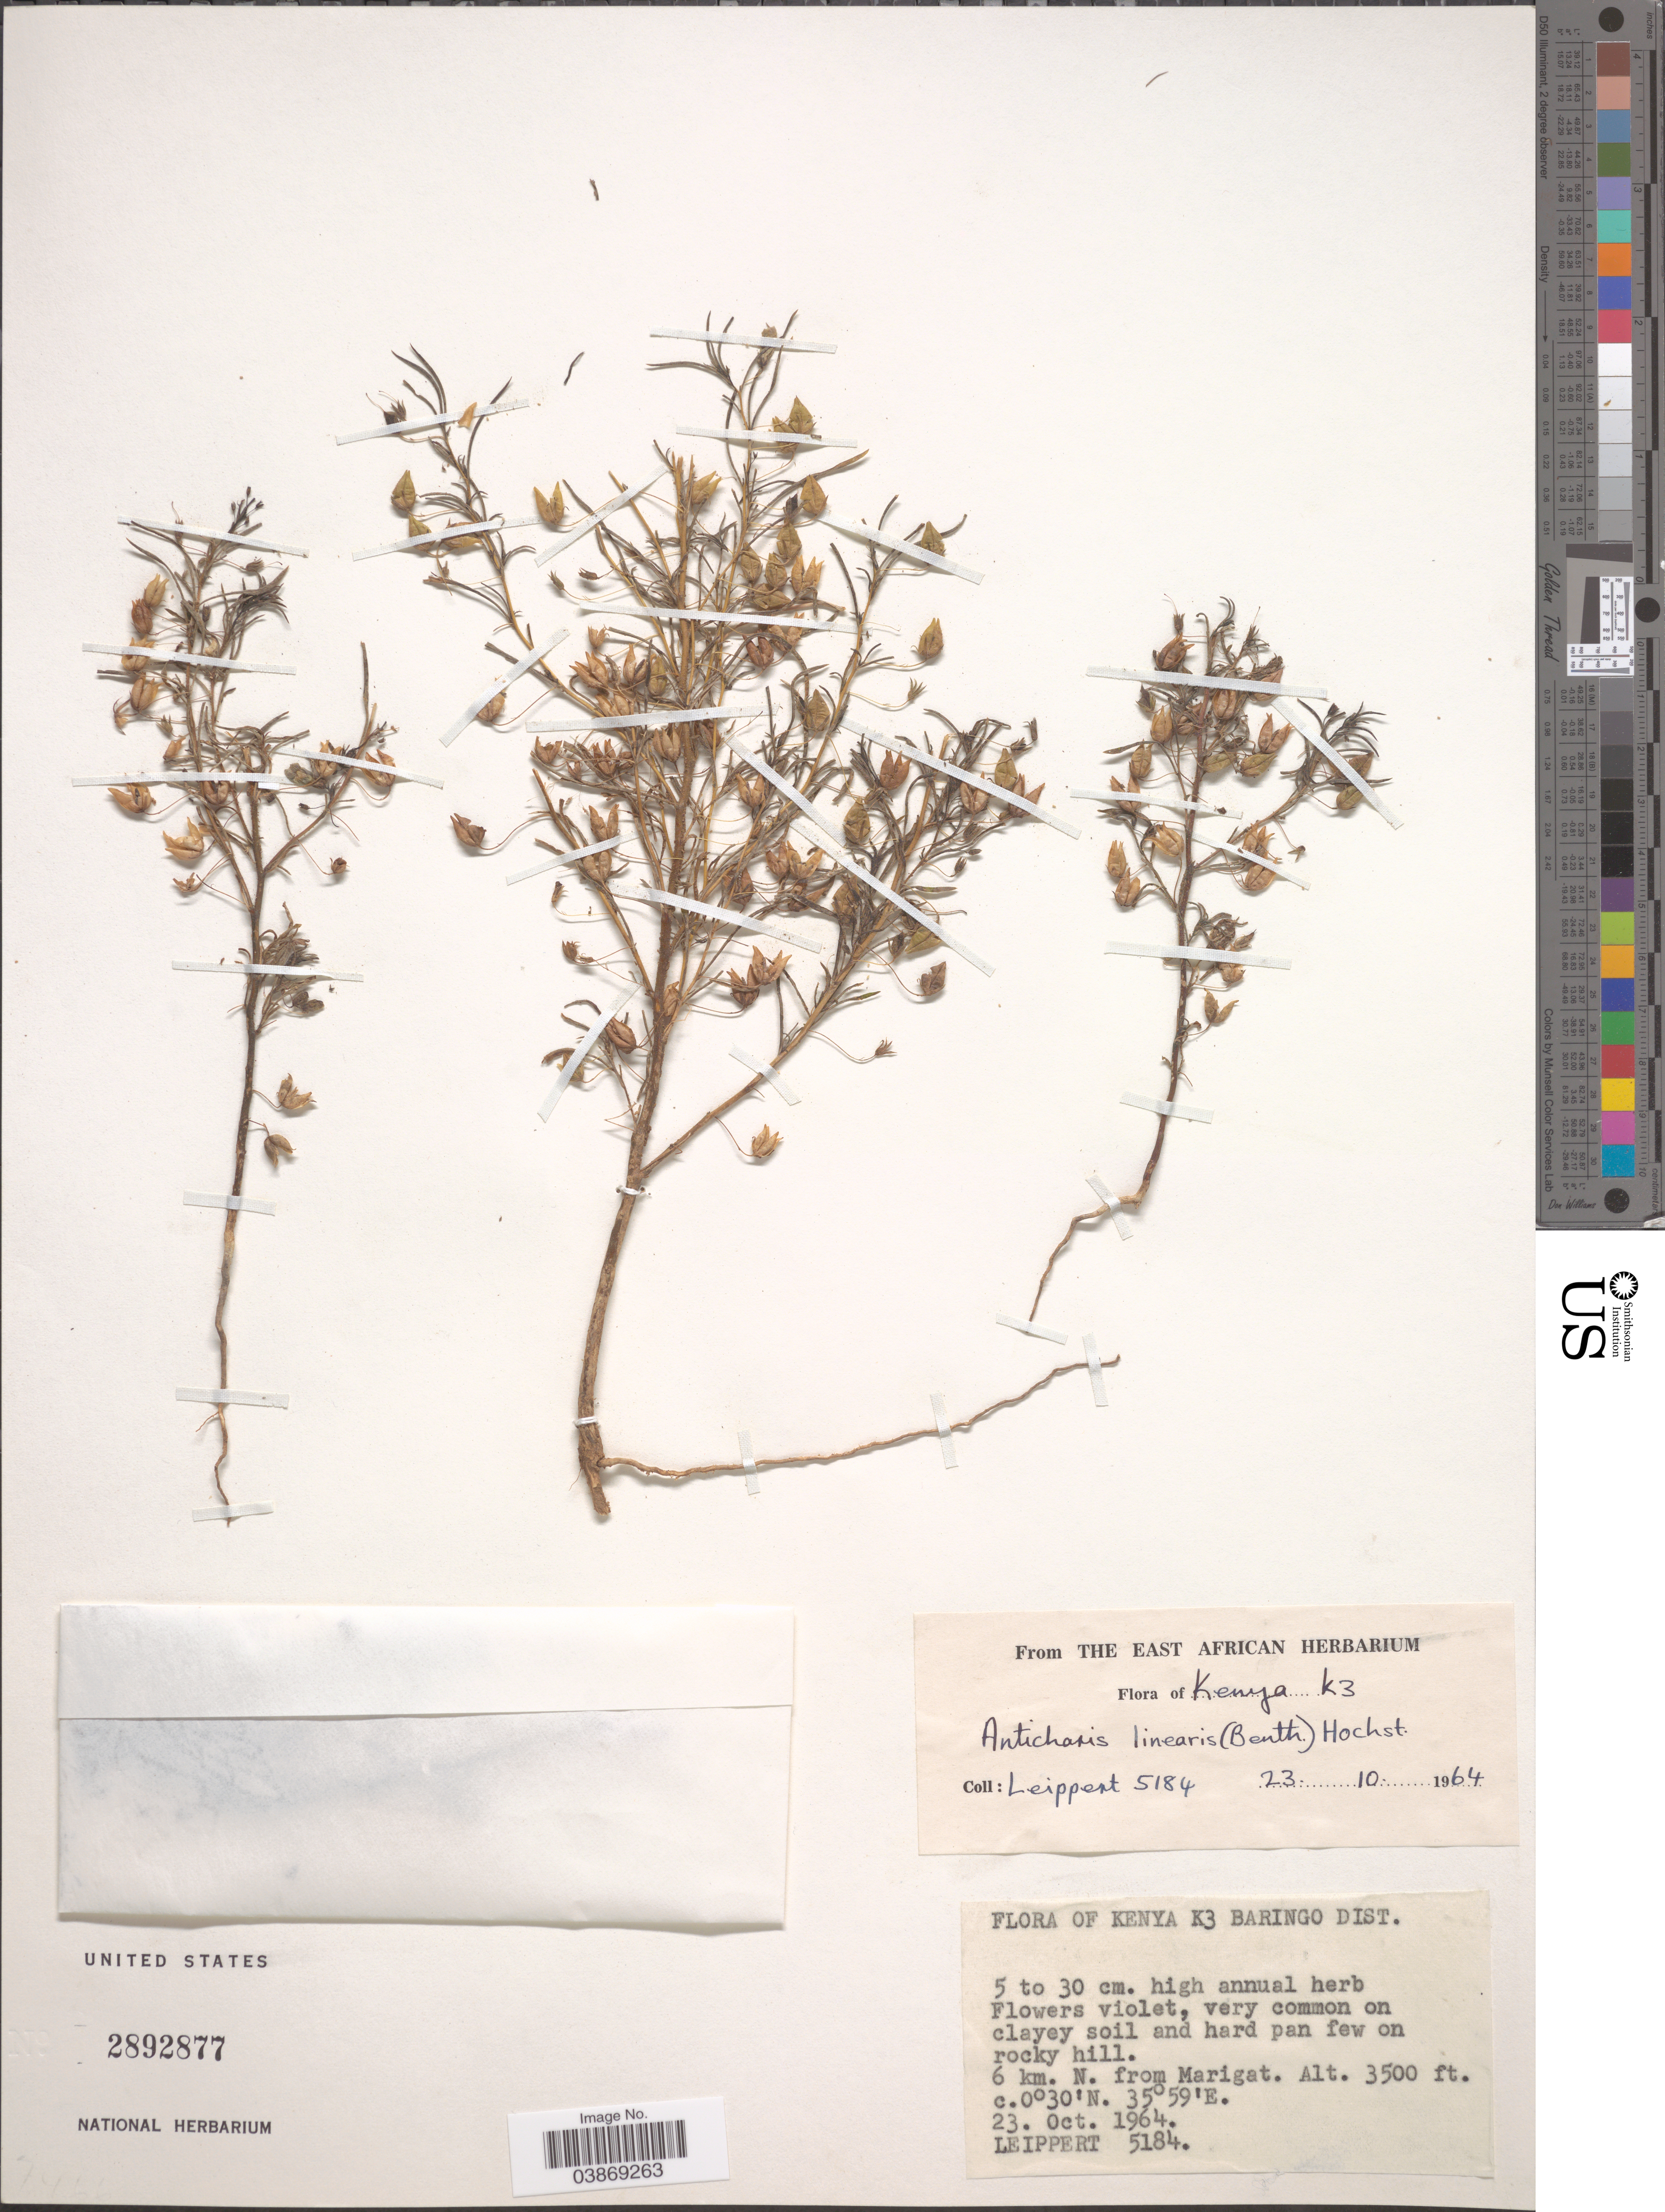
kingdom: Plantae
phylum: Tracheophyta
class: Magnoliopsida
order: Lamiales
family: Scrophulariaceae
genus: Anticharis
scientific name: Anticharis linearis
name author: (Benth.) Hochst. ex Asch.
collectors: Leippert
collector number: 5184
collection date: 1964-10-23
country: Kenya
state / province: Baringo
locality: Kenya K3 Baringo Dist. 6 km. N. from Marigat.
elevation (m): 1067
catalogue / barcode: US 2892877